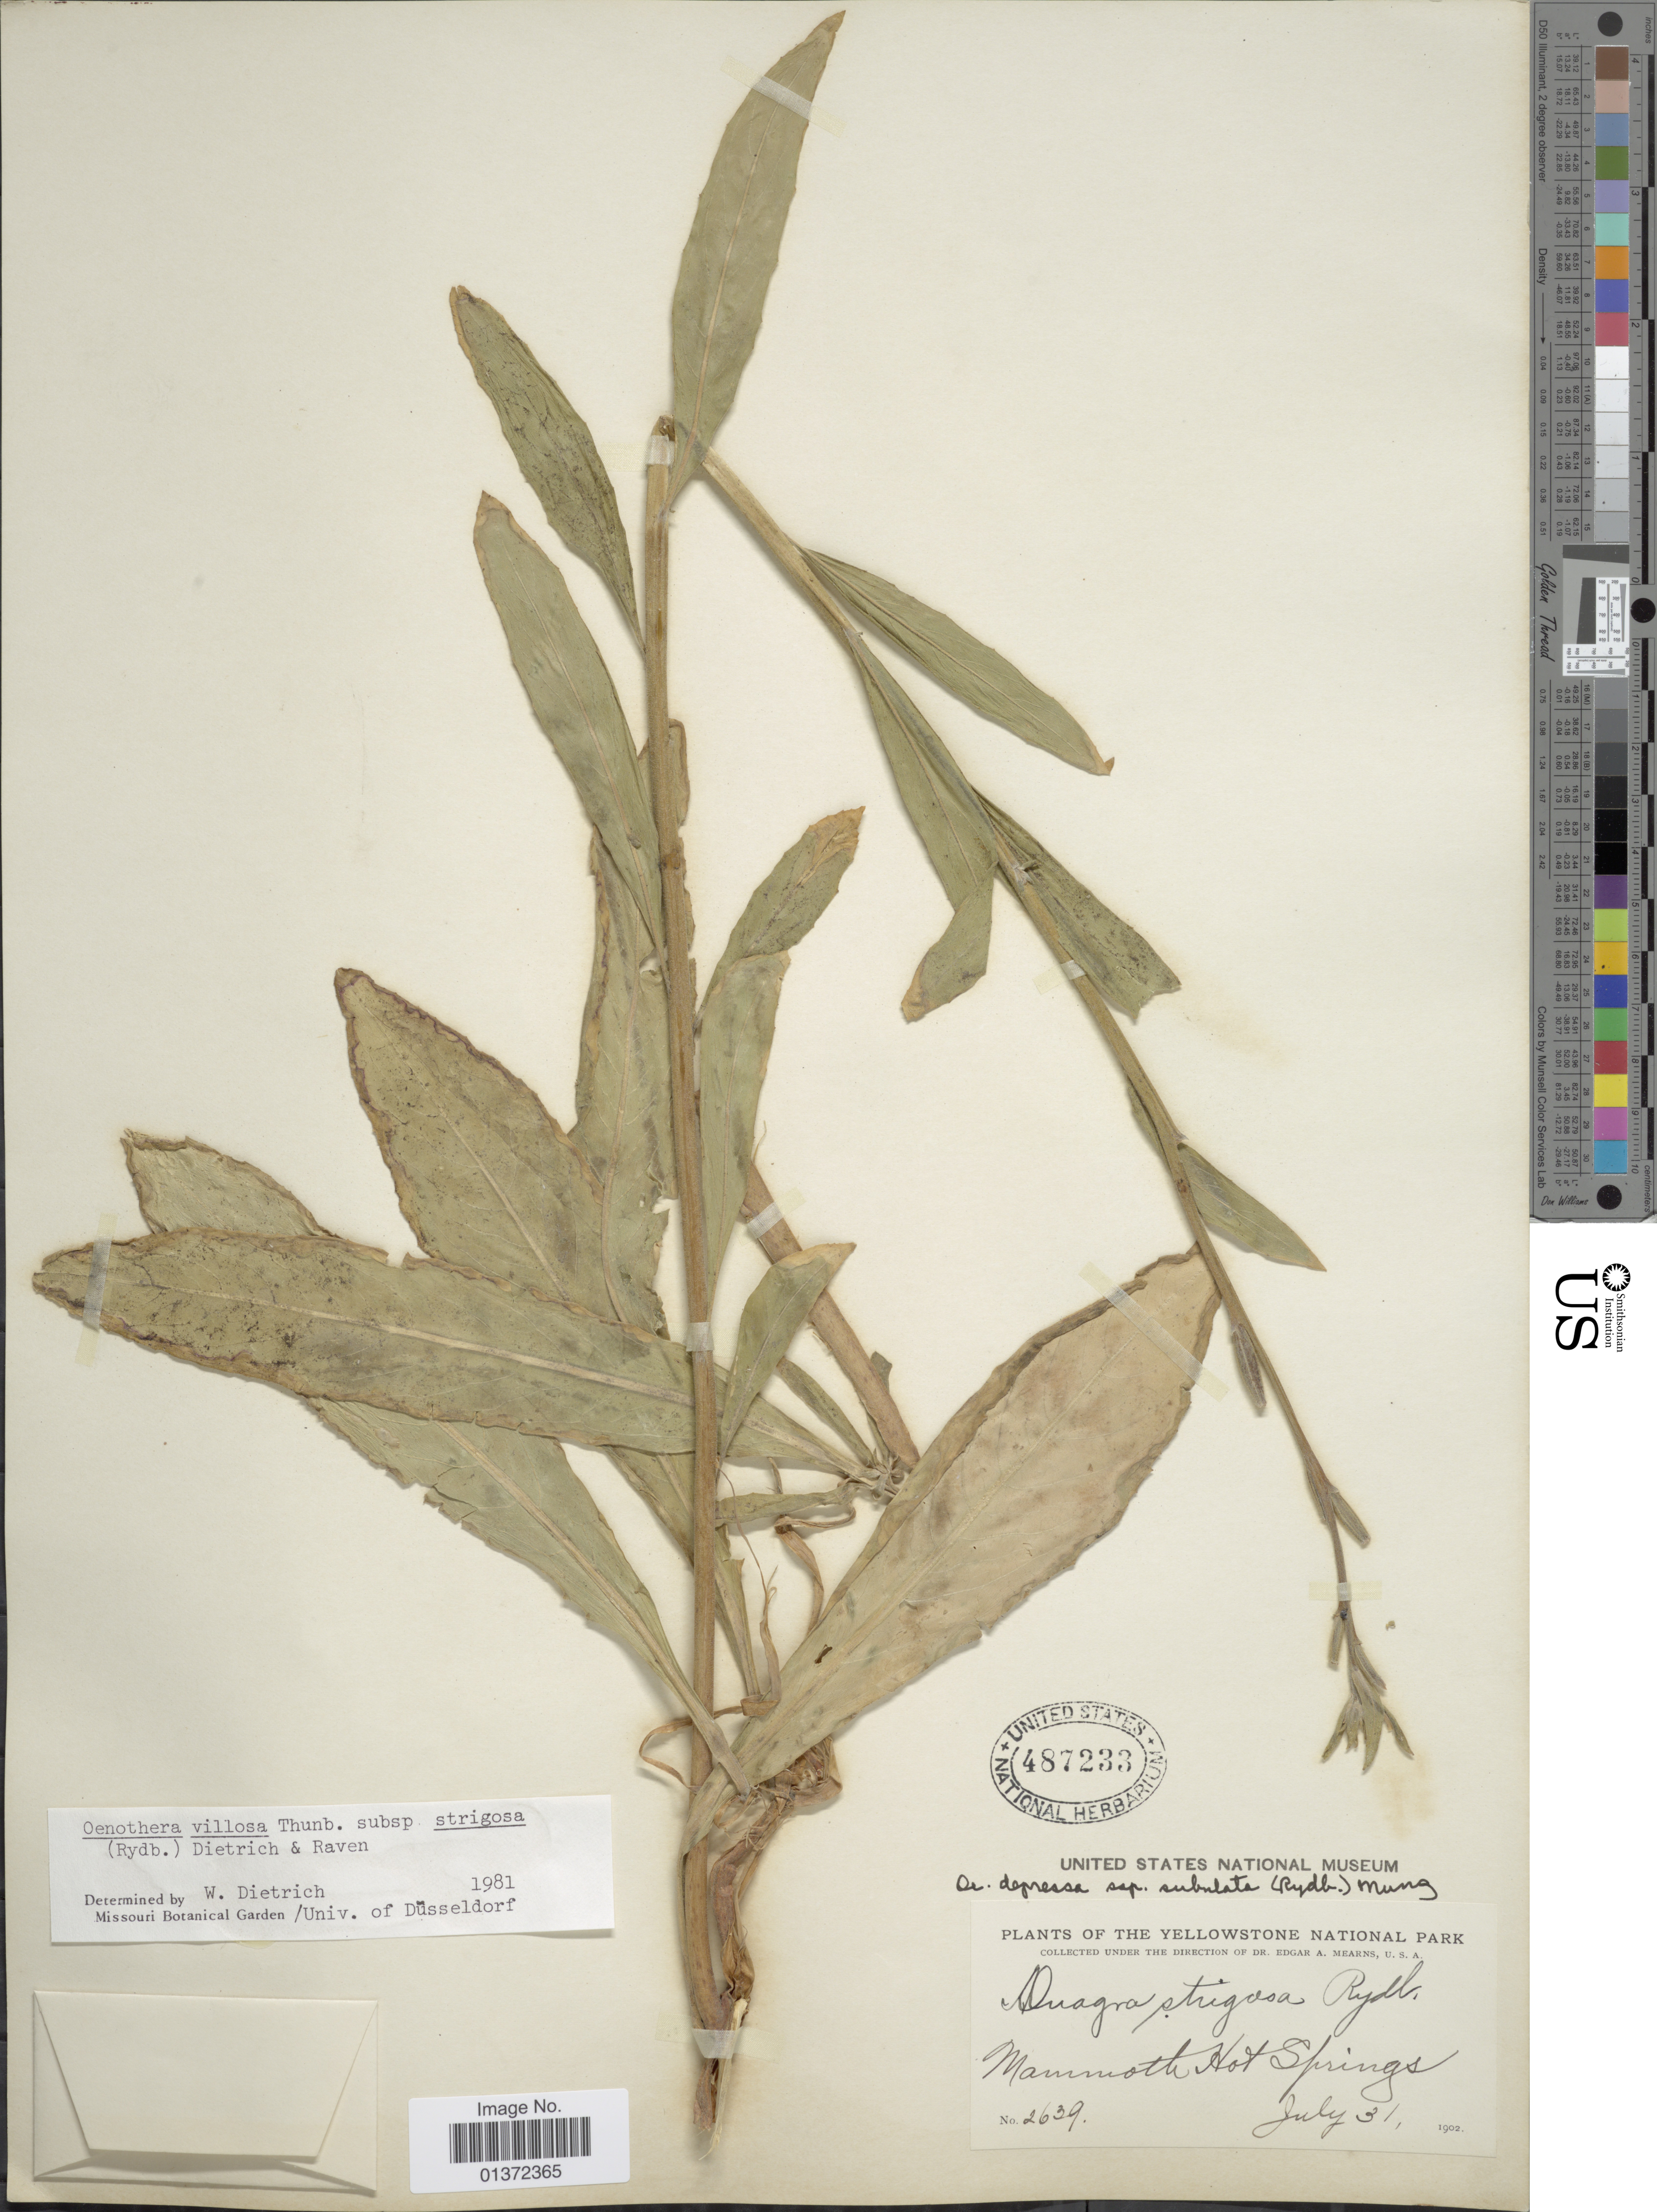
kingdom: Plantae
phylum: Tracheophyta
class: Magnoliopsida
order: Myrtales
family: Onagraceae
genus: Oenothera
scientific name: Oenothera villosa subsp. strigosa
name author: (Rydb.) W. Dietr. & P.H. Raven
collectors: E. A. Mearns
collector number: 2639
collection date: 1902-07-31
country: United States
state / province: Wyoming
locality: Yellowstone National Park, Mammoth Hot Springs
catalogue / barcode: US 487233